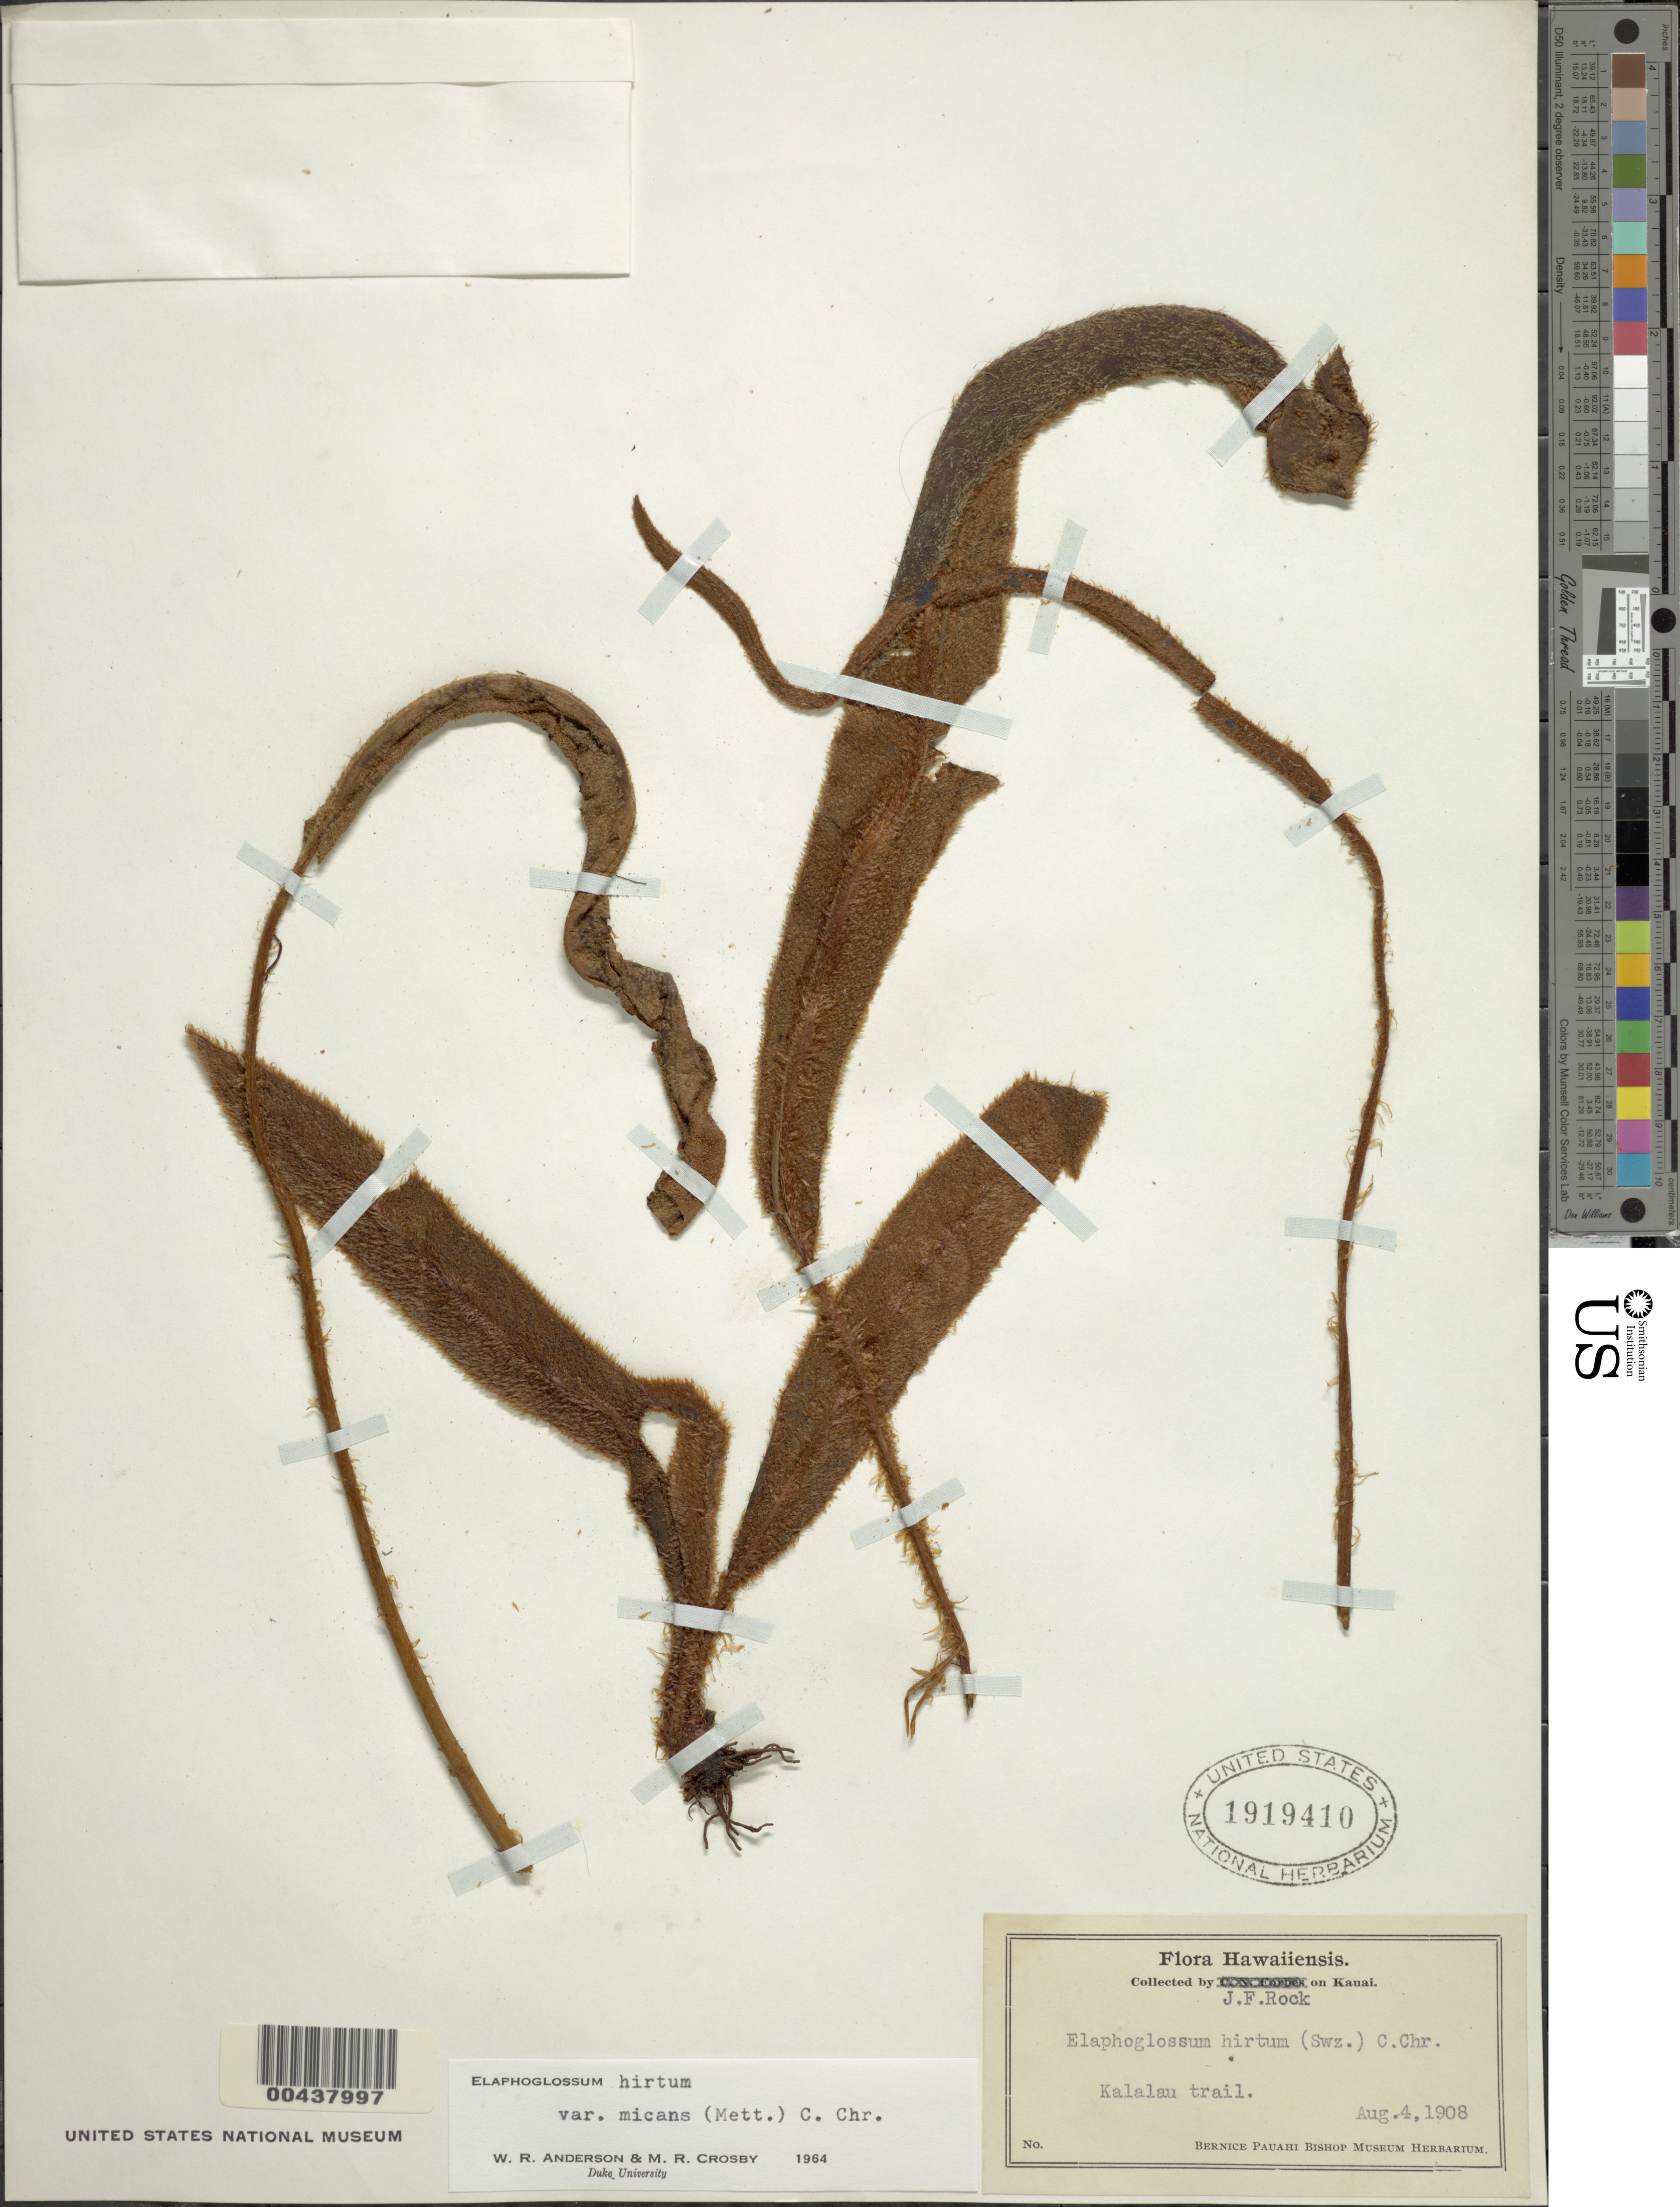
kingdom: Plantae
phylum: Tracheophyta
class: Polypodiopsida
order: Polypodiales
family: Dryopteridaceae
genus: Elaphoglossum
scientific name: Elaphoglossum hirtum var. micans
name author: C. Chr.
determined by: Anderson, W. R.; Crosby, M.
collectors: J. F. Rock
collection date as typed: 4 Aug 1908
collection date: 1908-08-04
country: United States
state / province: Hawaii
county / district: Kauai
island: Kaua'i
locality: Kalalau trail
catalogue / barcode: US 1919410